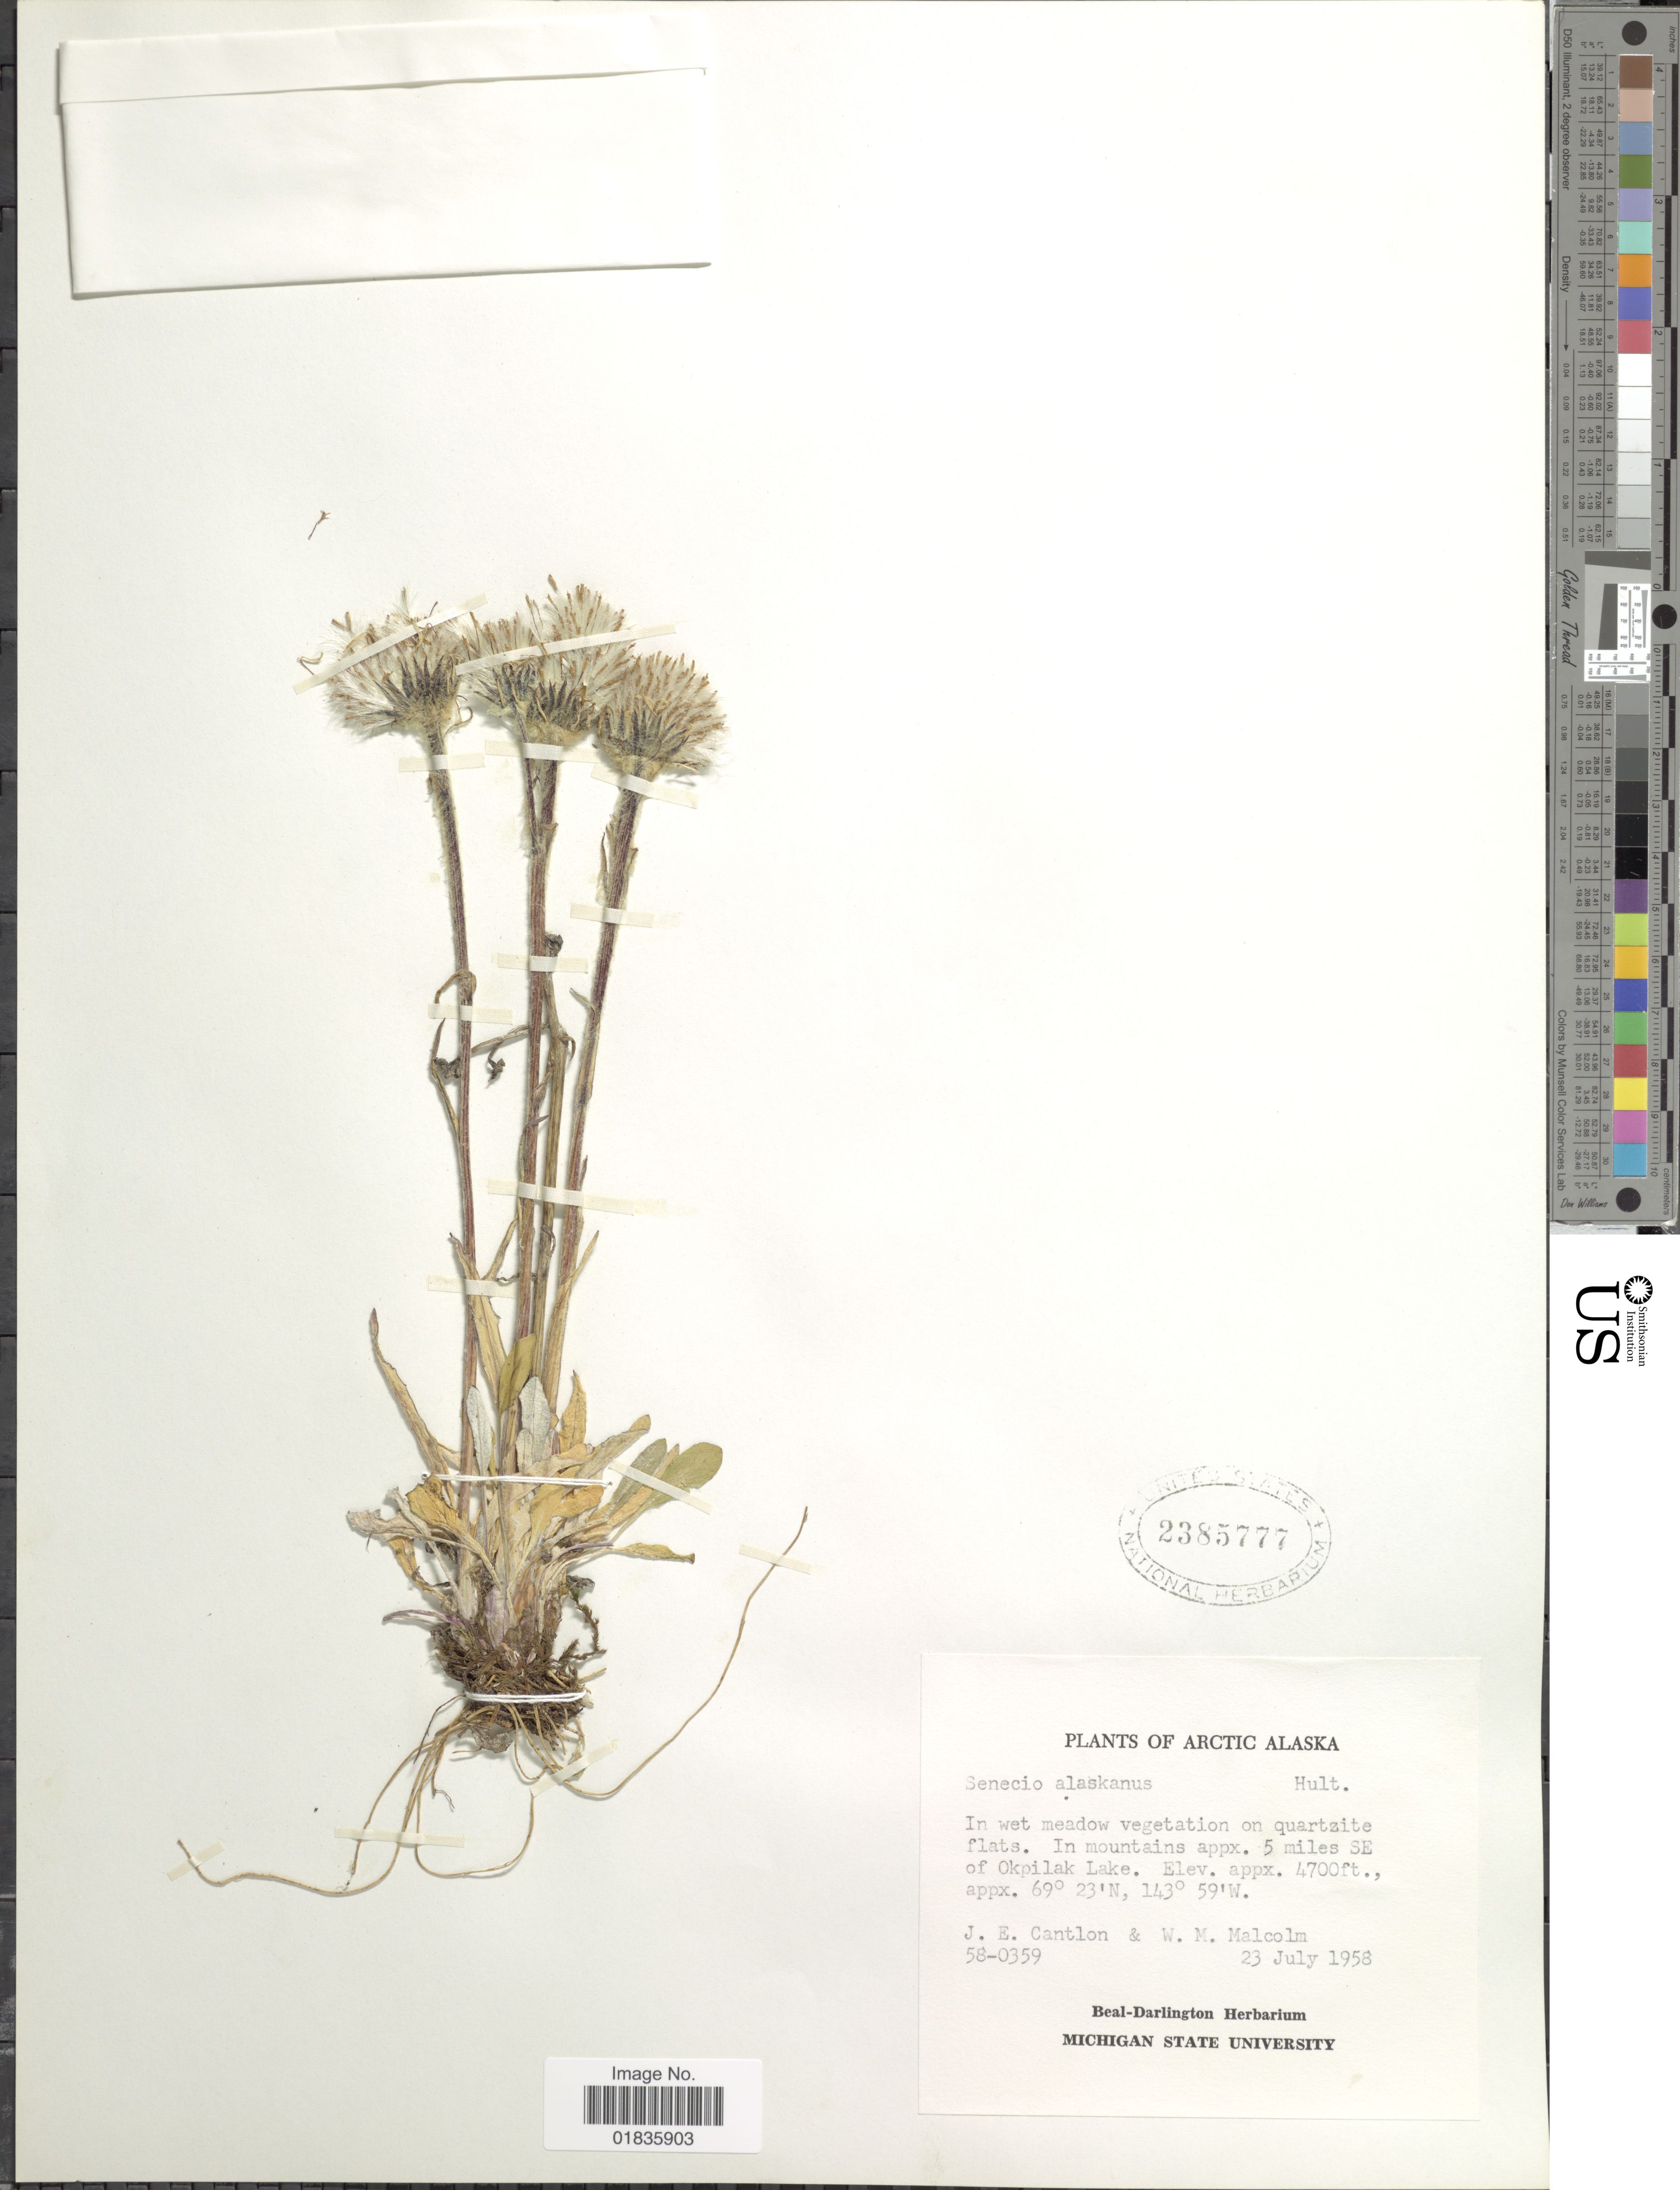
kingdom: Plantae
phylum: Tracheophyta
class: Magnoliopsida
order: Asterales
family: Asteraceae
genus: Tephroseris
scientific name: Tephroseris yukonensis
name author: (A.E. Porsild) Holub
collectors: J. Cantlon & W. Malcolm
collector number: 58-0359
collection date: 1958-07-23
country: United States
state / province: Alaska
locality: Arctic Alaska, in mountains appx. 5 miles SE of Okpilak Lake.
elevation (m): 1433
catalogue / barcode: US 2385777